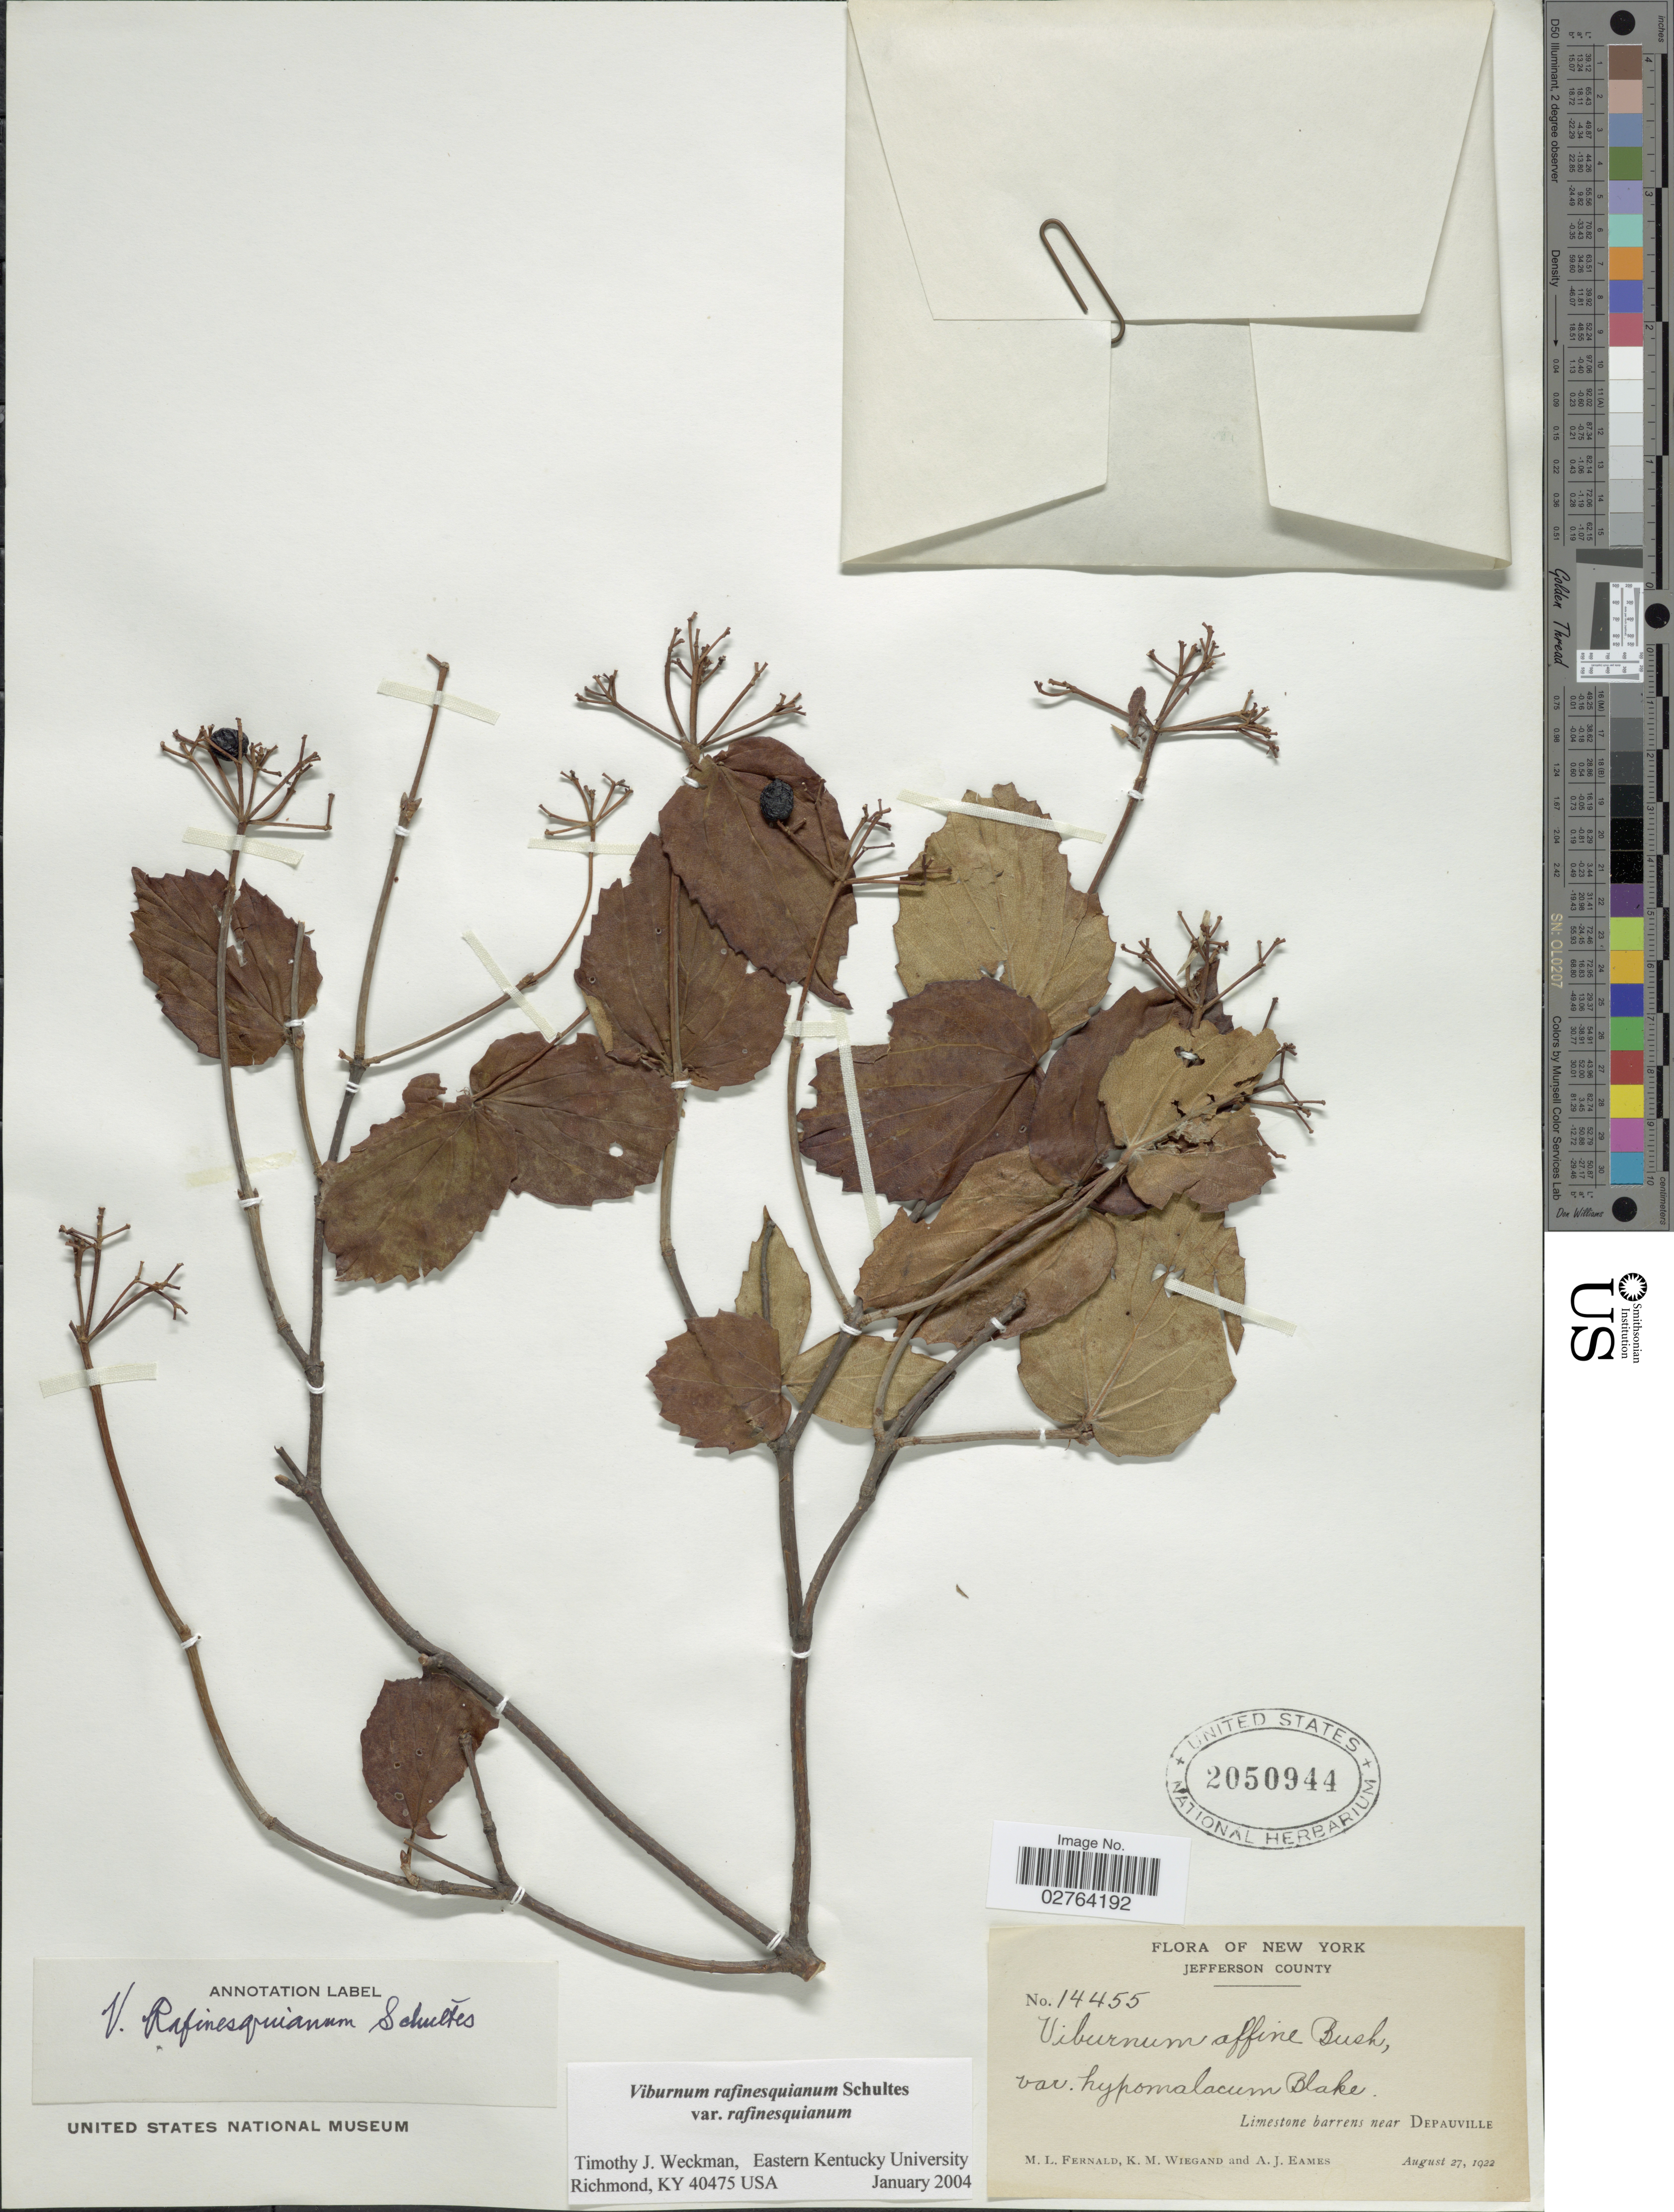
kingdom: Plantae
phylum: Tracheophyta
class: Magnoliopsida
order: Dipsacales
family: Viburnaceae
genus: Viburnum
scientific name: Viburnum rafinesqueanum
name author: Schult.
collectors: M. L. Fernald, K. M. Wiegand & A. J. Eames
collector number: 14455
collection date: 1922-08-27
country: United States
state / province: New York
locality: Jefferson County, Limestone barrens near Depauville.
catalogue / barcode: US 2050944